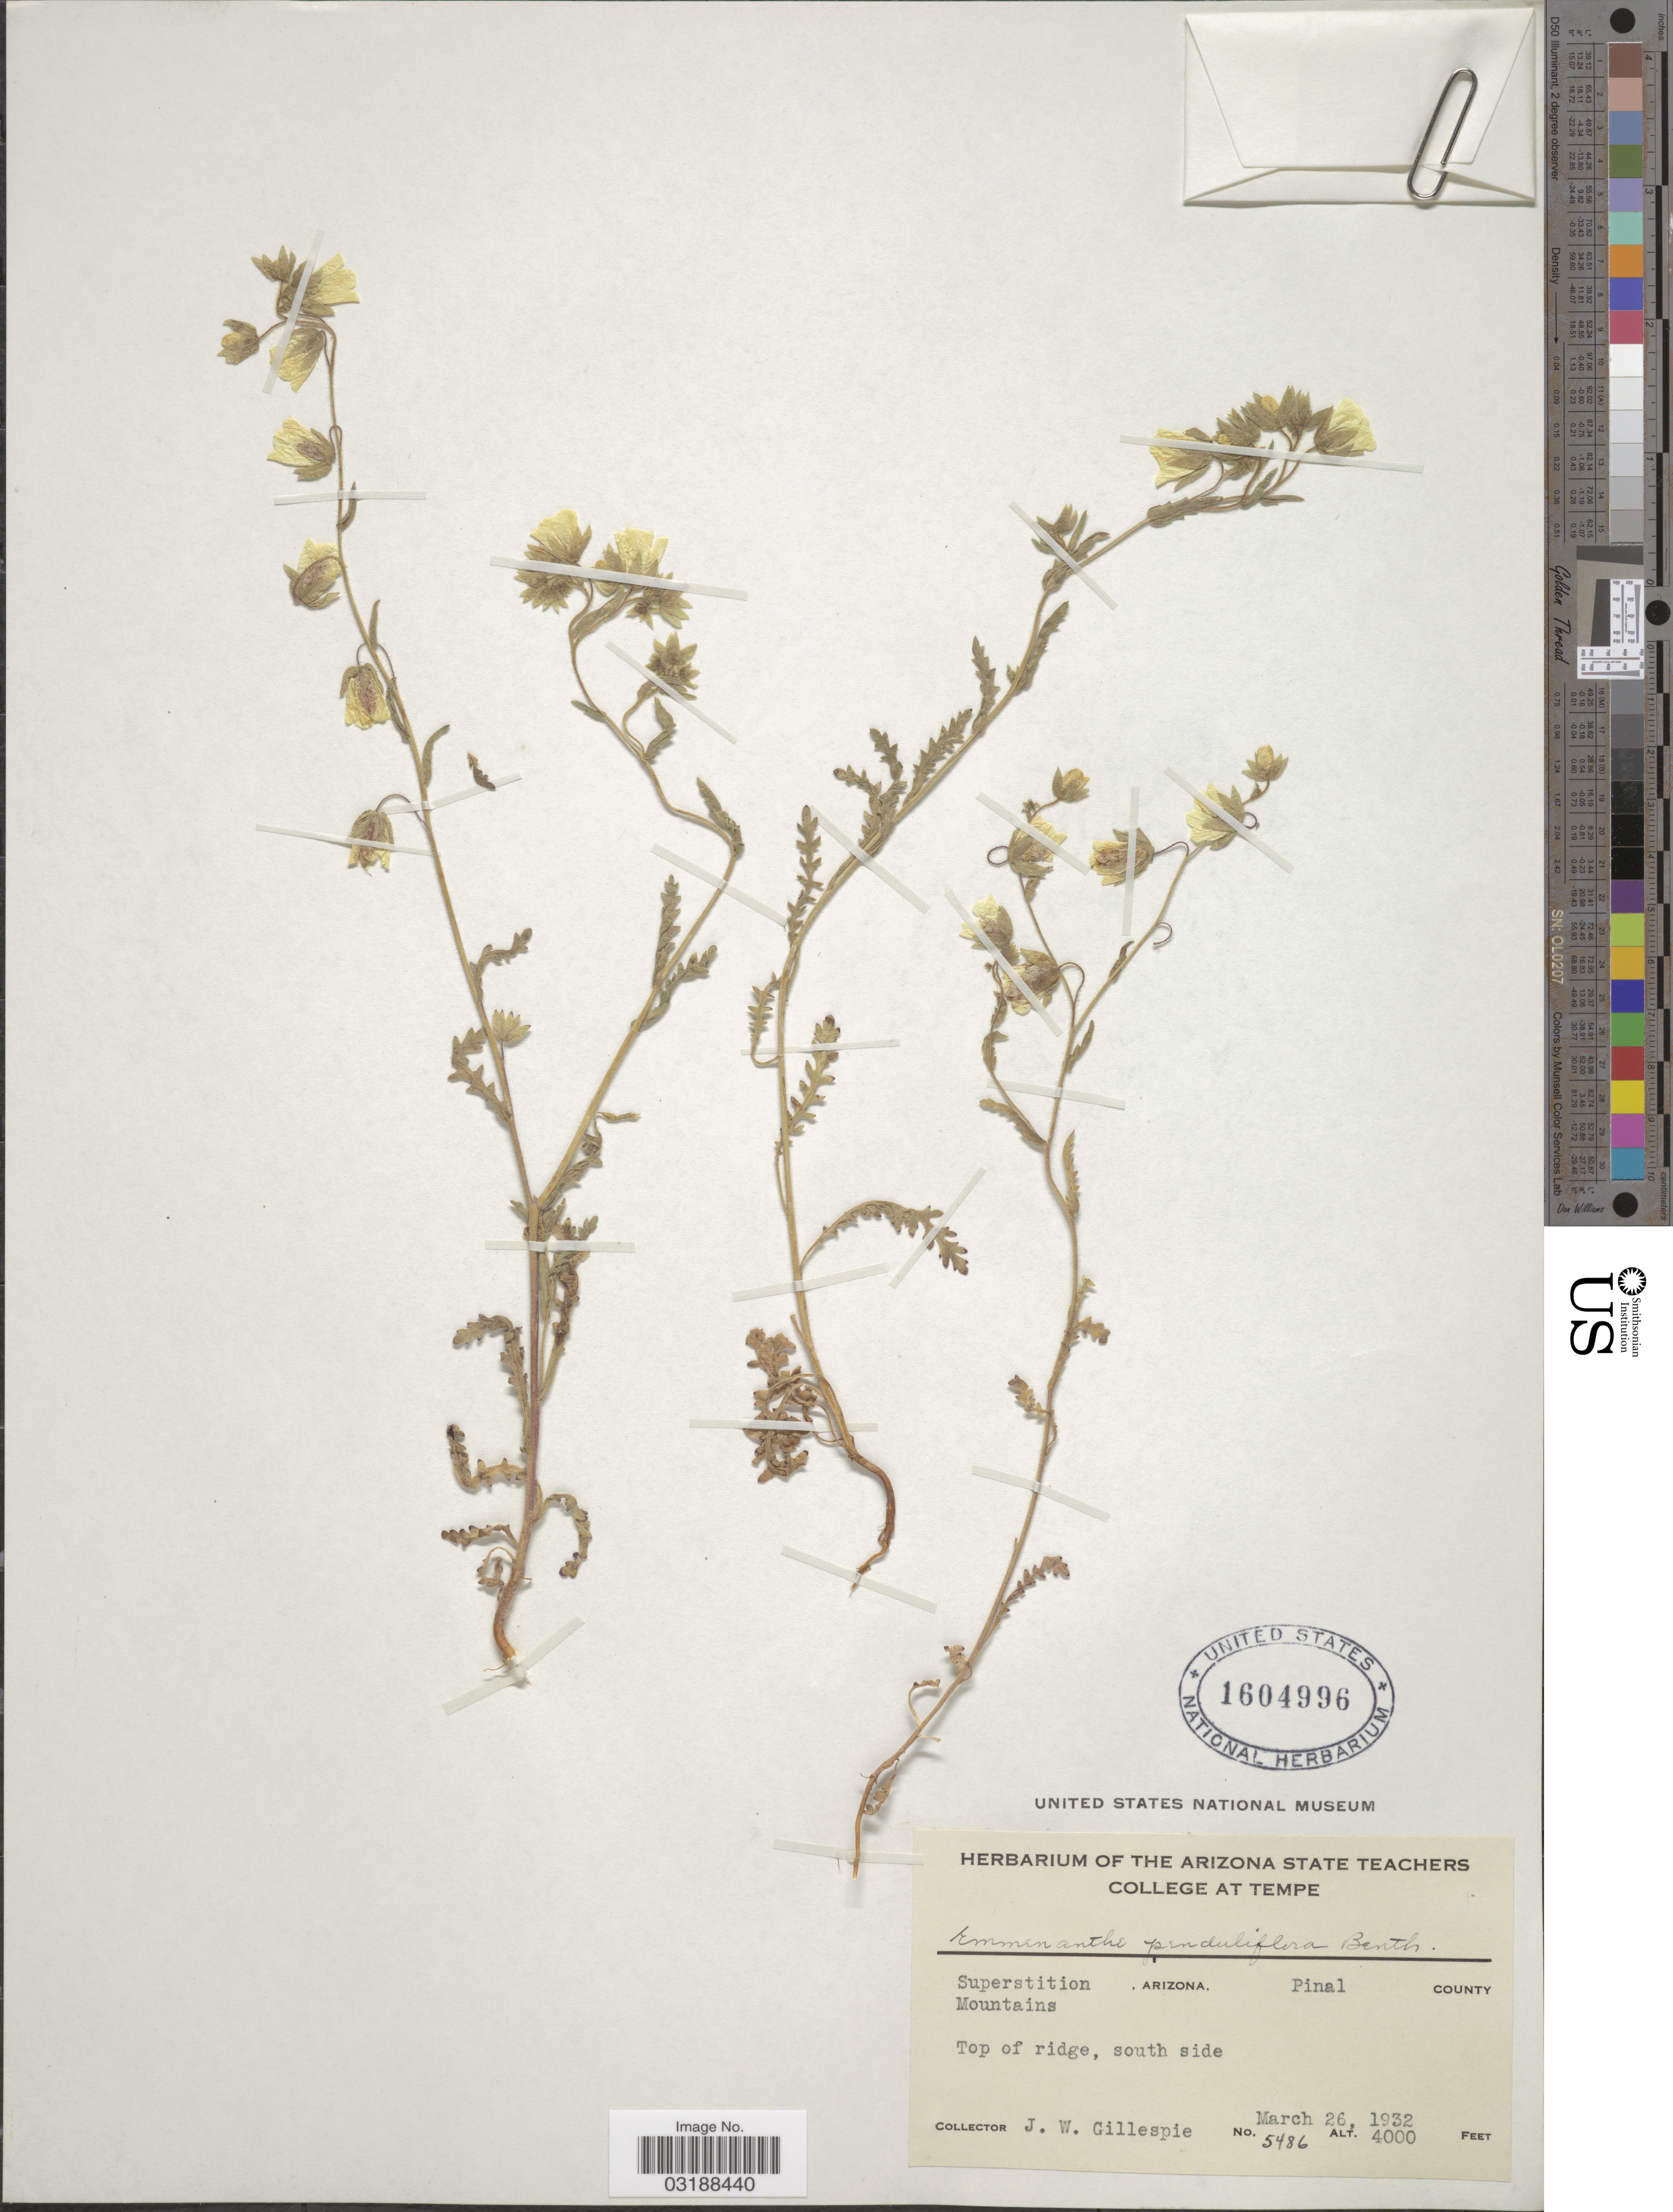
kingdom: Plantae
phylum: Tracheophyta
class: Magnoliopsida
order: Boraginales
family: Hydrophyllaceae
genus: Emmenanthe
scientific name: Emmenanthe penduliflora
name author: Benth.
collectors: J. W. Gillespie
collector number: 5486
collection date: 1932-03-26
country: United States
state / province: Arizona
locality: Superstition Mountains. Pinal County. Top of ridge, south side.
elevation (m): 1219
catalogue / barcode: US 1604996